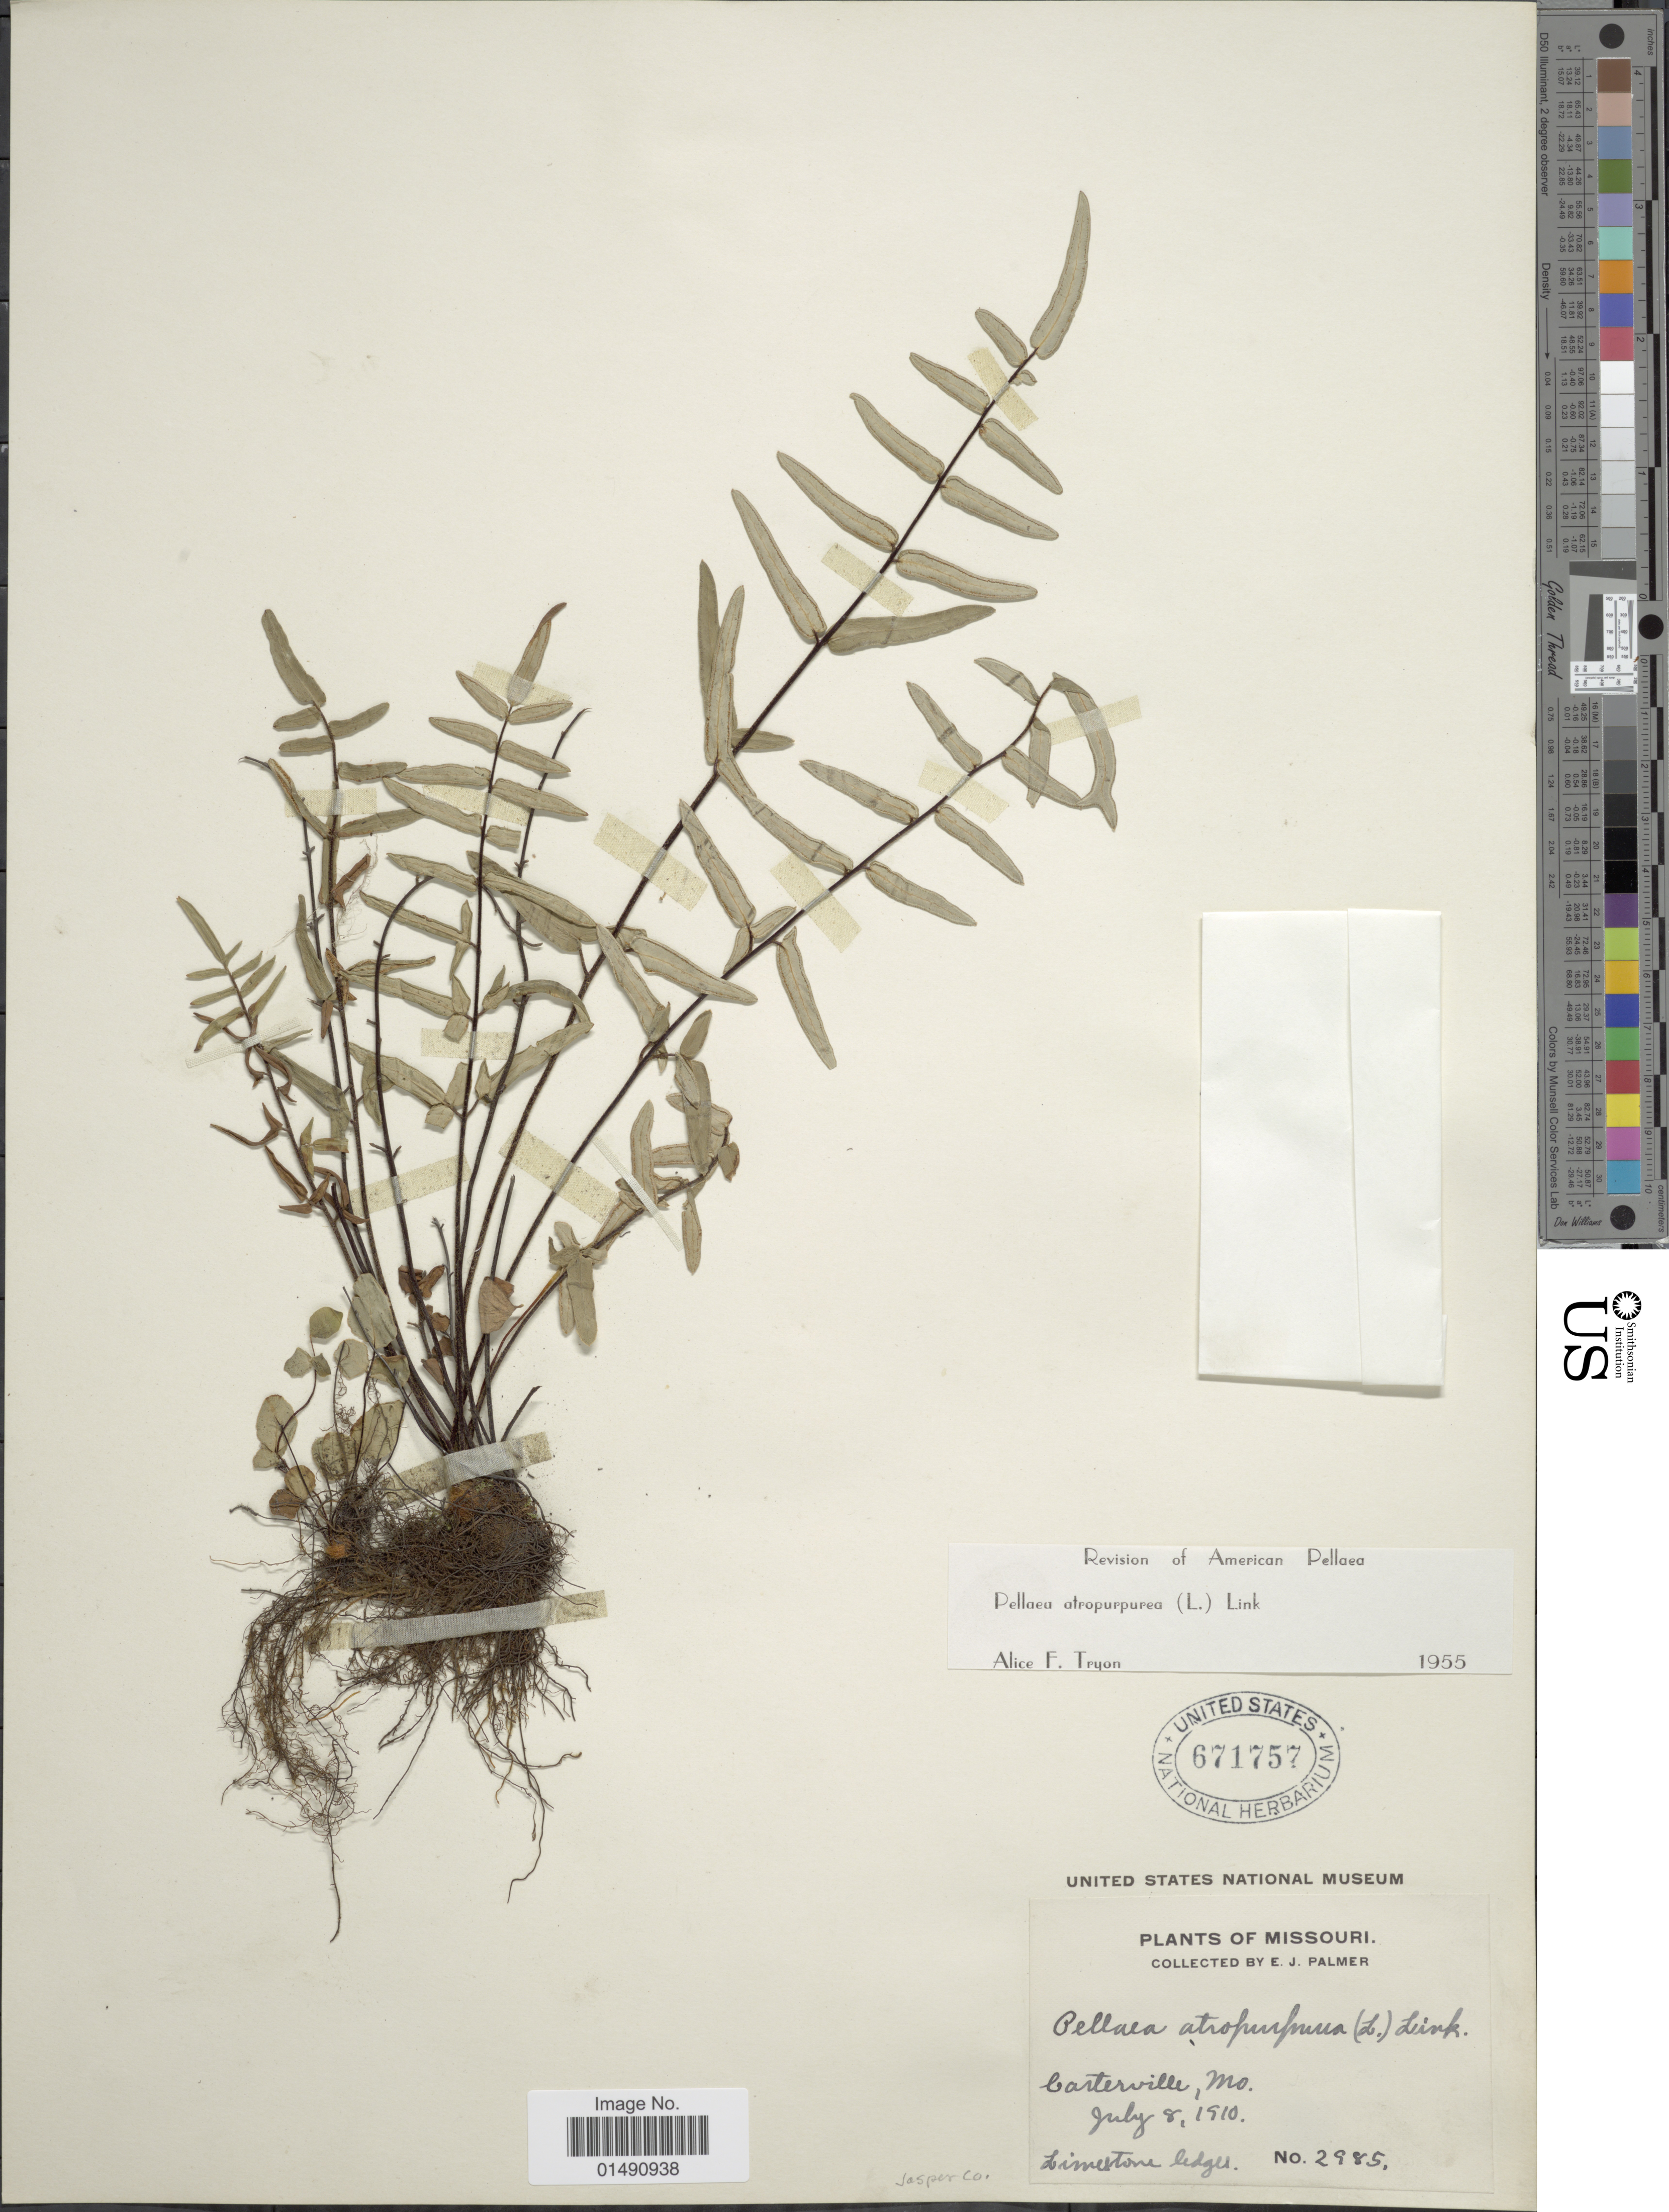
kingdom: Plantae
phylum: Tracheophyta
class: Polypodiopsida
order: Polypodiales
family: Pteridaceae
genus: Pellaea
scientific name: Pellaea atropurpurea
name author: (L.) Link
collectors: E. J. Palmer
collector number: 2985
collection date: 1910-07-08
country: United States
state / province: Missouri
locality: Carterville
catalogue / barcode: US 671757